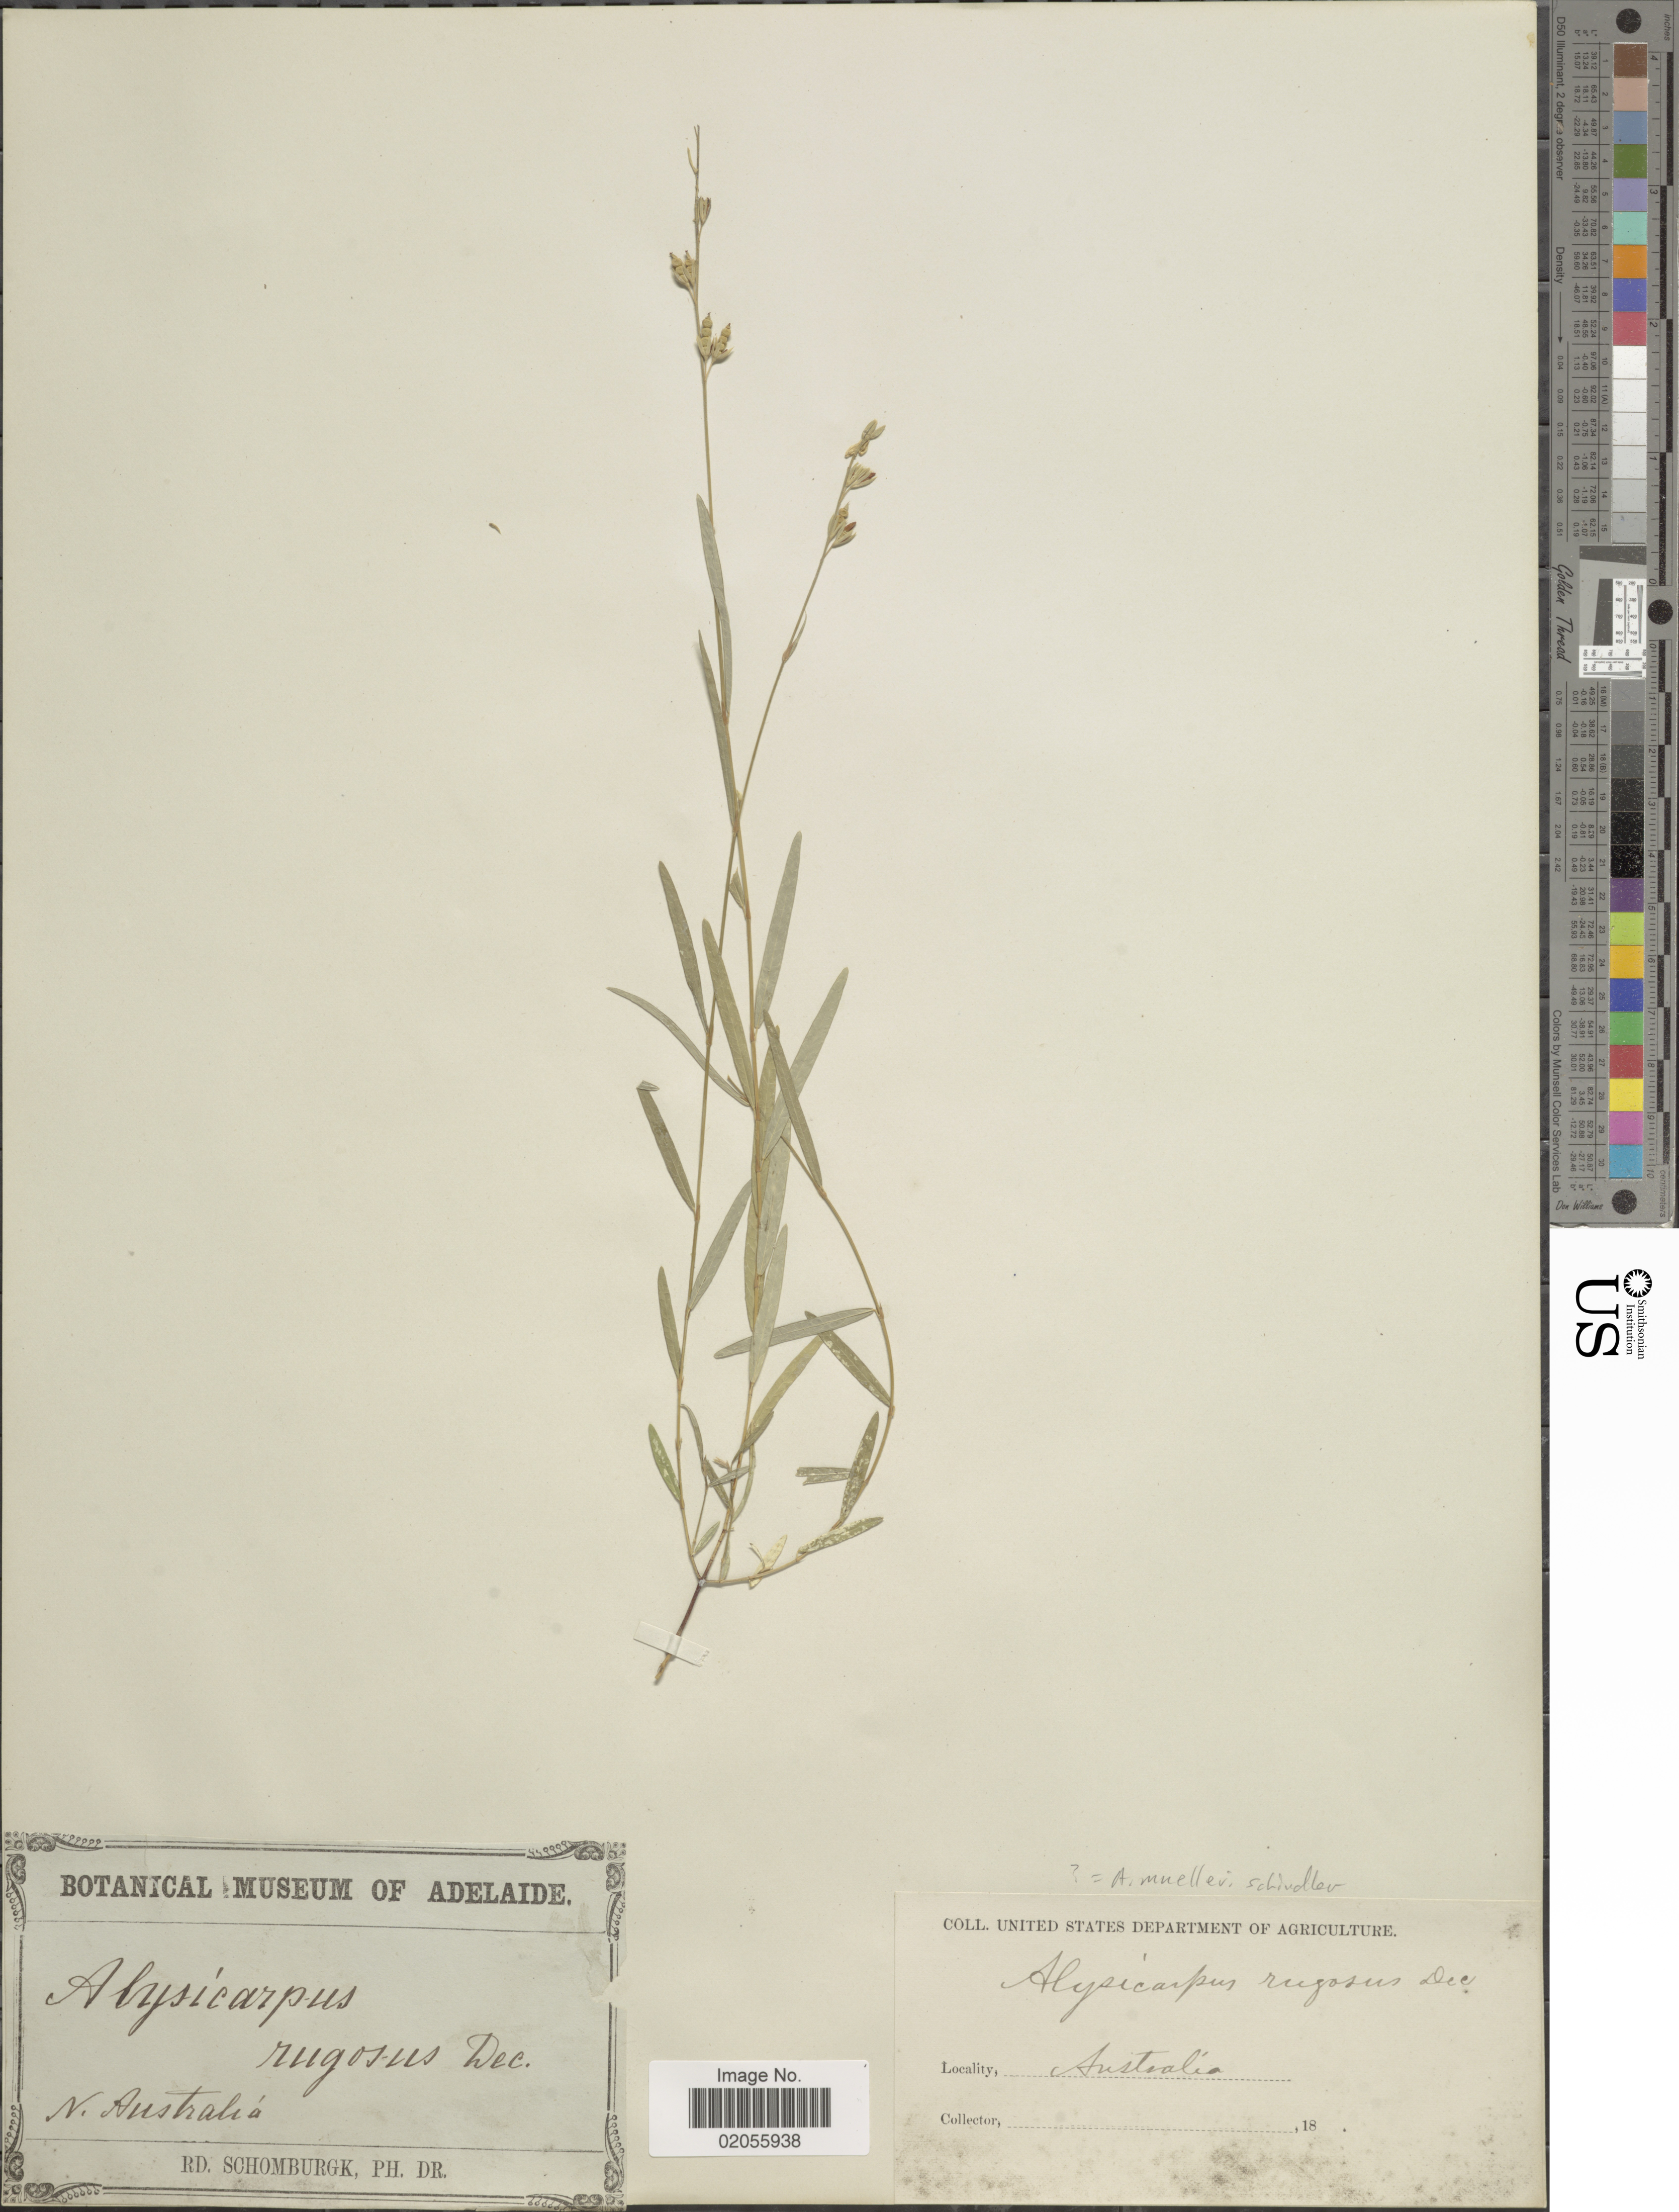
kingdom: Plantae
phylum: Tracheophyta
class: Magnoliopsida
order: Fabales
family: Fabaceae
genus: Alysicarpus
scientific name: Alysicarpus muelleri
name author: Schindl.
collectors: M. R. Schomburgk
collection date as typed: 18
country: Australia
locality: N. Australia